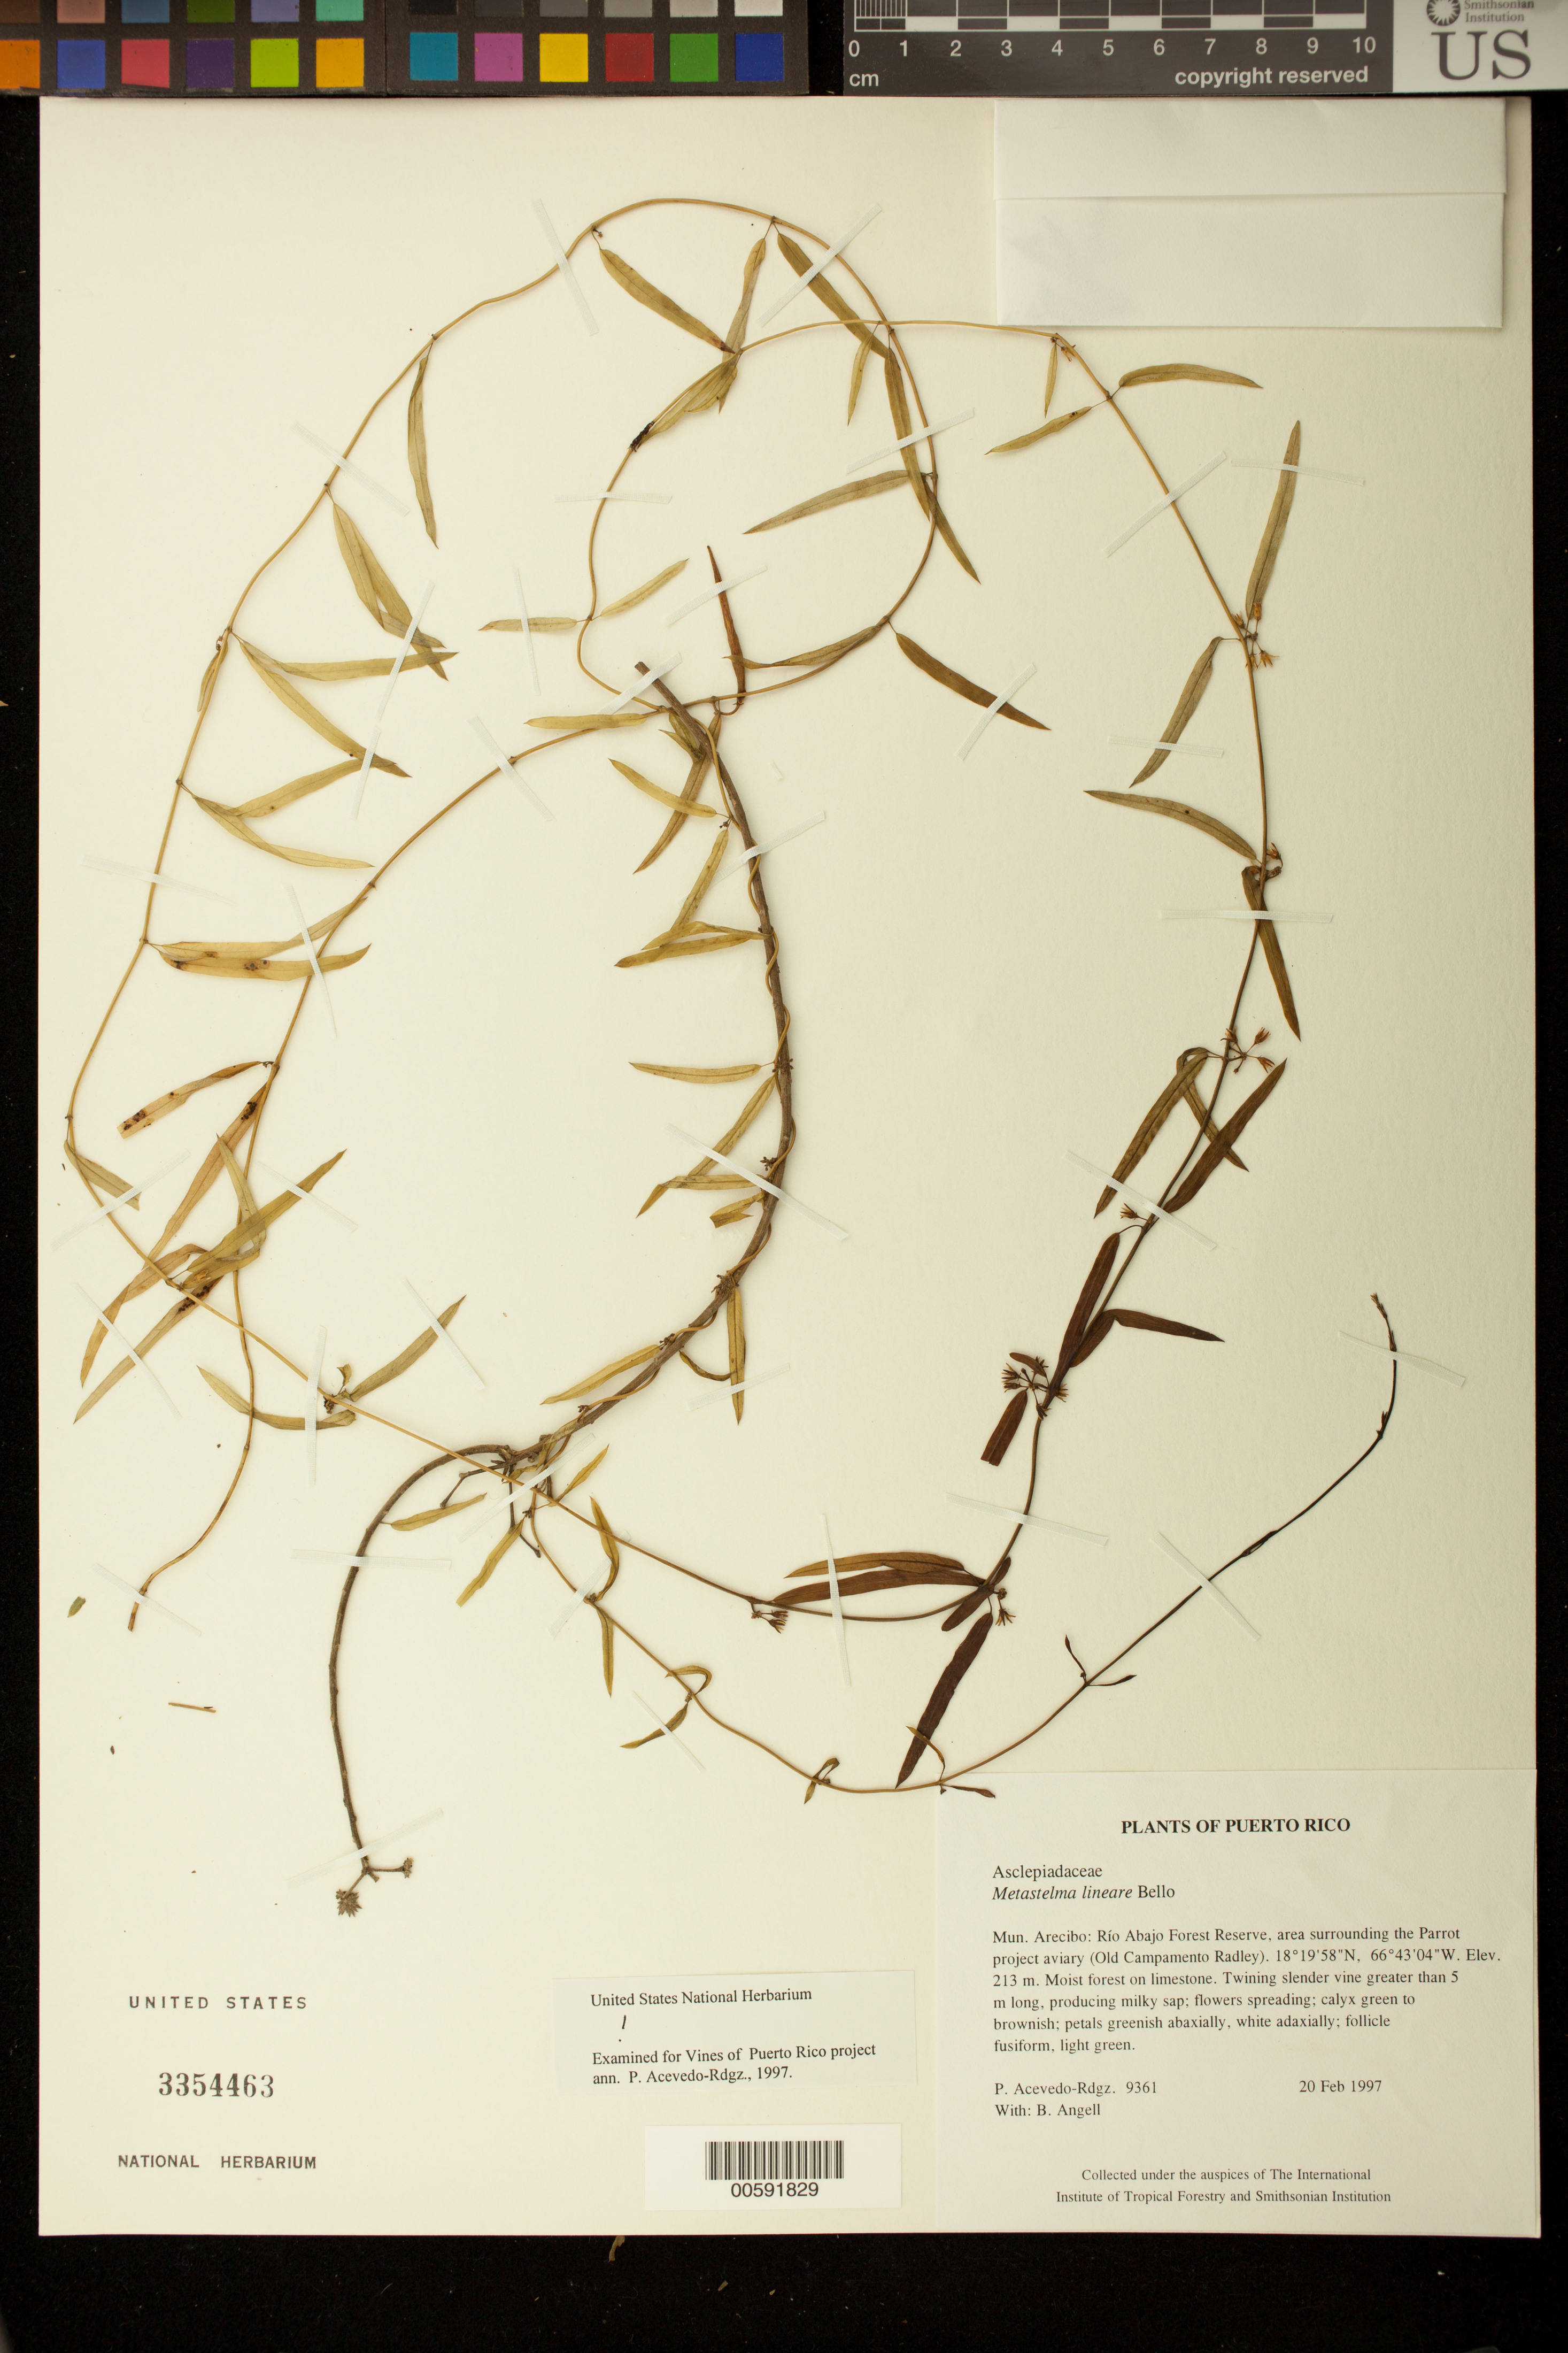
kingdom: Plantae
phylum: Tracheophyta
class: Magnoliopsida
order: Gentianales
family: Apocynaceae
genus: Metastelma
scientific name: Metastelma lineare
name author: Bello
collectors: P. Acevedo-Rodr. & Bobbi Angell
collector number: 9361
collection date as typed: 20 Feb 1997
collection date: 1997-02-20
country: Puerto Rico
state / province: Arecibo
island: Puerto Rico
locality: Arecibo; Río Abajo Forest Reserve, area surrounding the Parrot project aviary (Old Campamento Radley).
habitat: Moist forest on limestone.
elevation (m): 213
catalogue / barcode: US 3354463